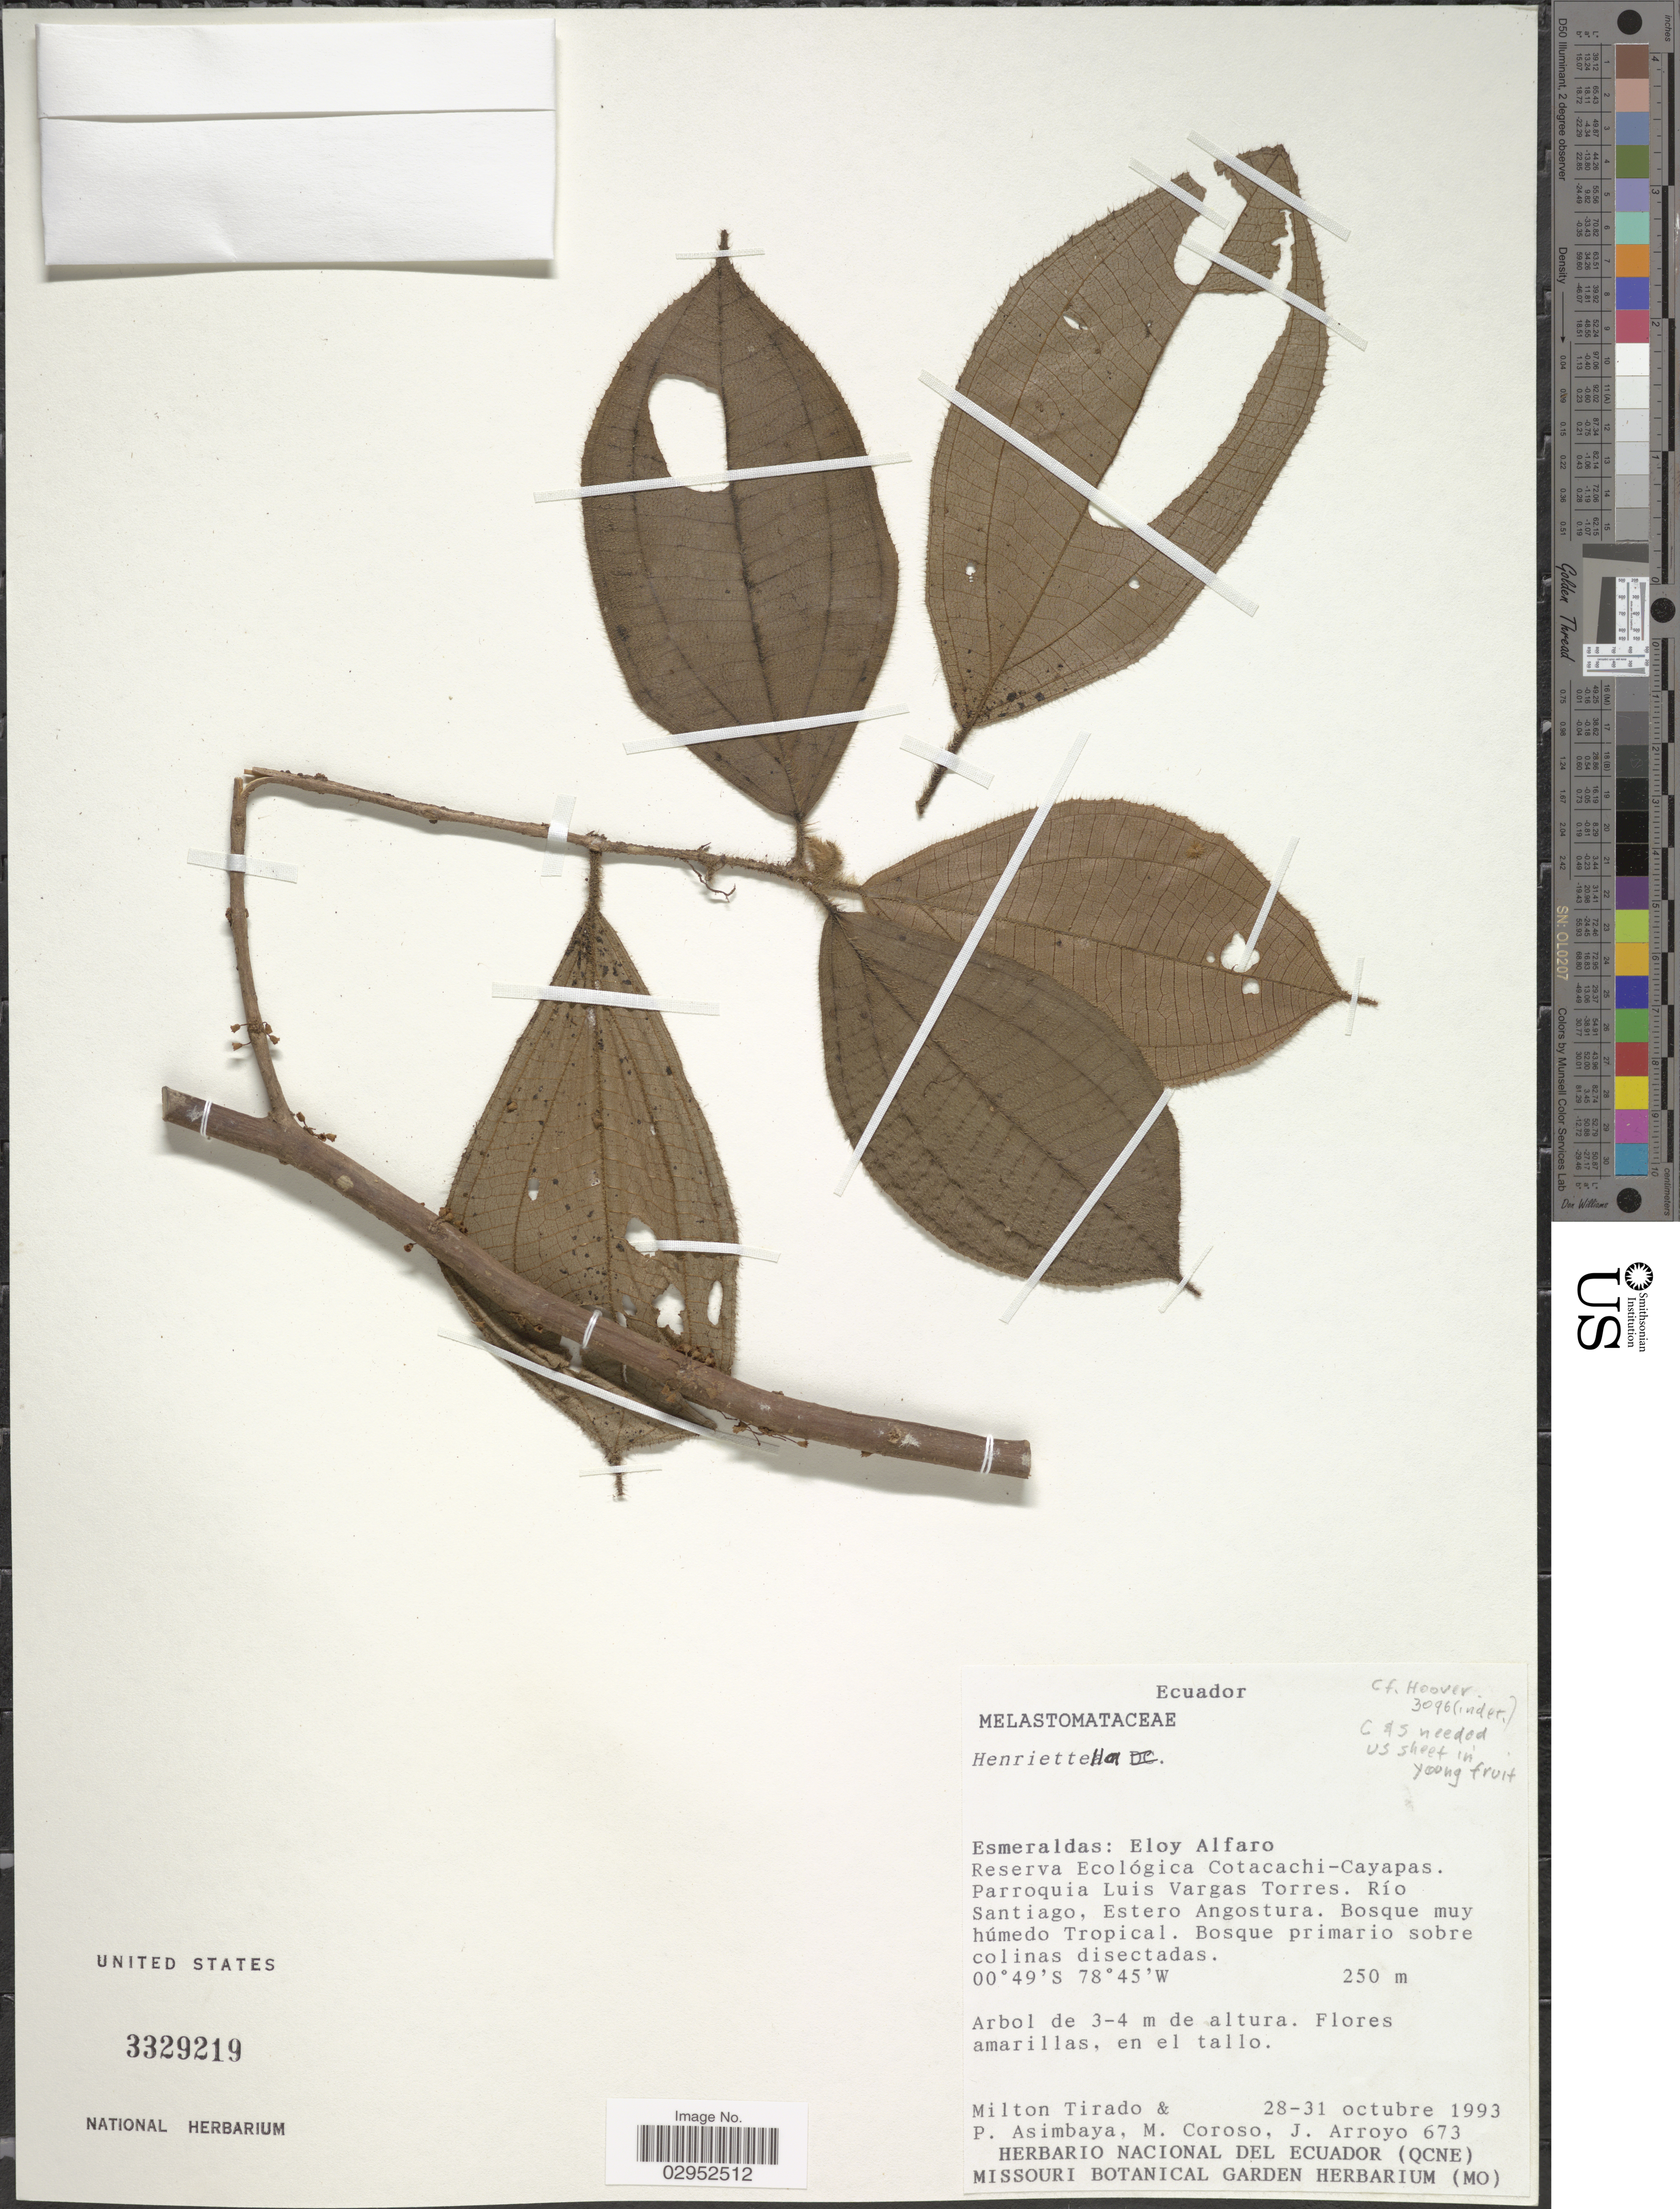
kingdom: Plantae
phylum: Tracheophyta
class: Magnoliopsida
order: Myrtales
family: Melastomataceae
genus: Henriettea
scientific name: Henriettea sp.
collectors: M. Tirado, P. Asimbaya, M. Coroso & J. Arroyo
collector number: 673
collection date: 1993-10-28/1993-10-31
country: Ecuador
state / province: Esmeraldas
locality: Eloy Alfaro, Reserva Ecológica Cotacachi-Cayapas. Parroquia Luis Vargas Torres. Río Santiago, Estero Angostura.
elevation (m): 250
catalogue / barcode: US 3329219